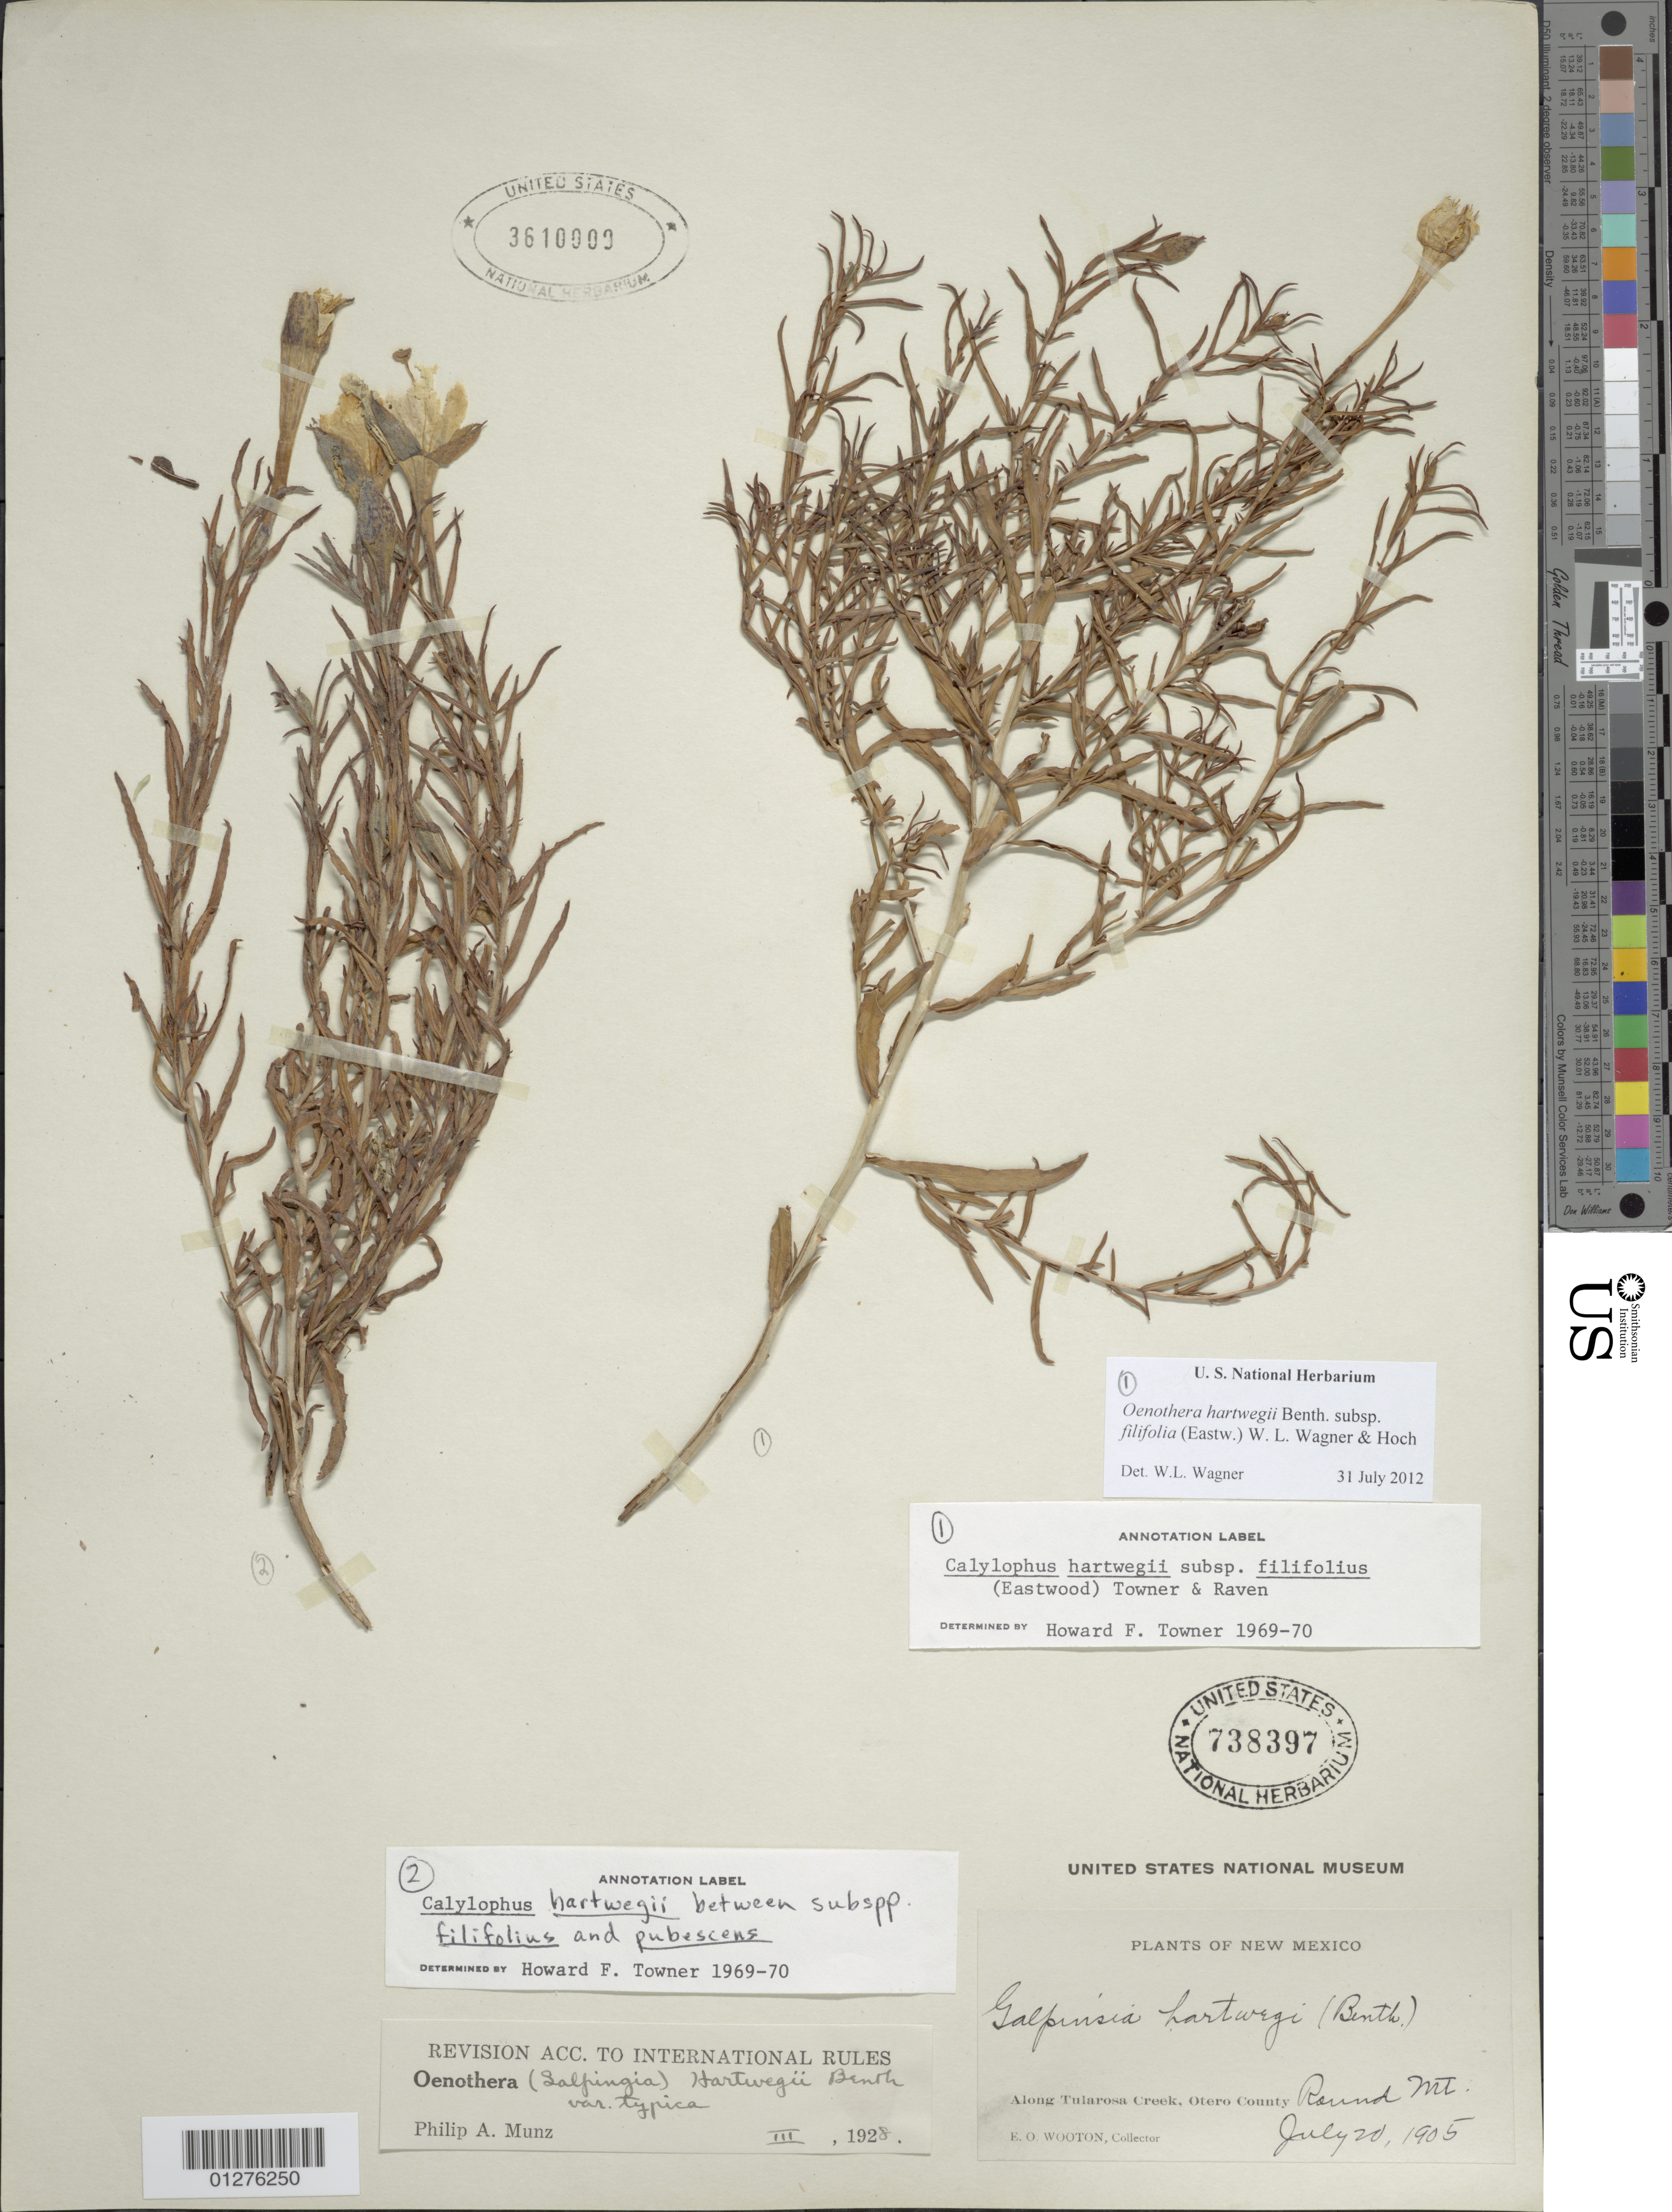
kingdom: Plantae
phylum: Tracheophyta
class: Magnoliopsida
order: Myrtales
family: Onagraceae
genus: Oenothera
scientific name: Oenothera hartwegii subsp. filifolia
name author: (Eastw.) W.L. Wagner & Hoch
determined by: Wagner, W. L., (BOT), Smithsonian Institution - National Museum of Natural History (UNITED STATES)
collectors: E. O. Wooton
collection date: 1905-07-20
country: United States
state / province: New Mexico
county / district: Otero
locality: Along Tularosa Creek, Round Mts.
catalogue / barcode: US 738397